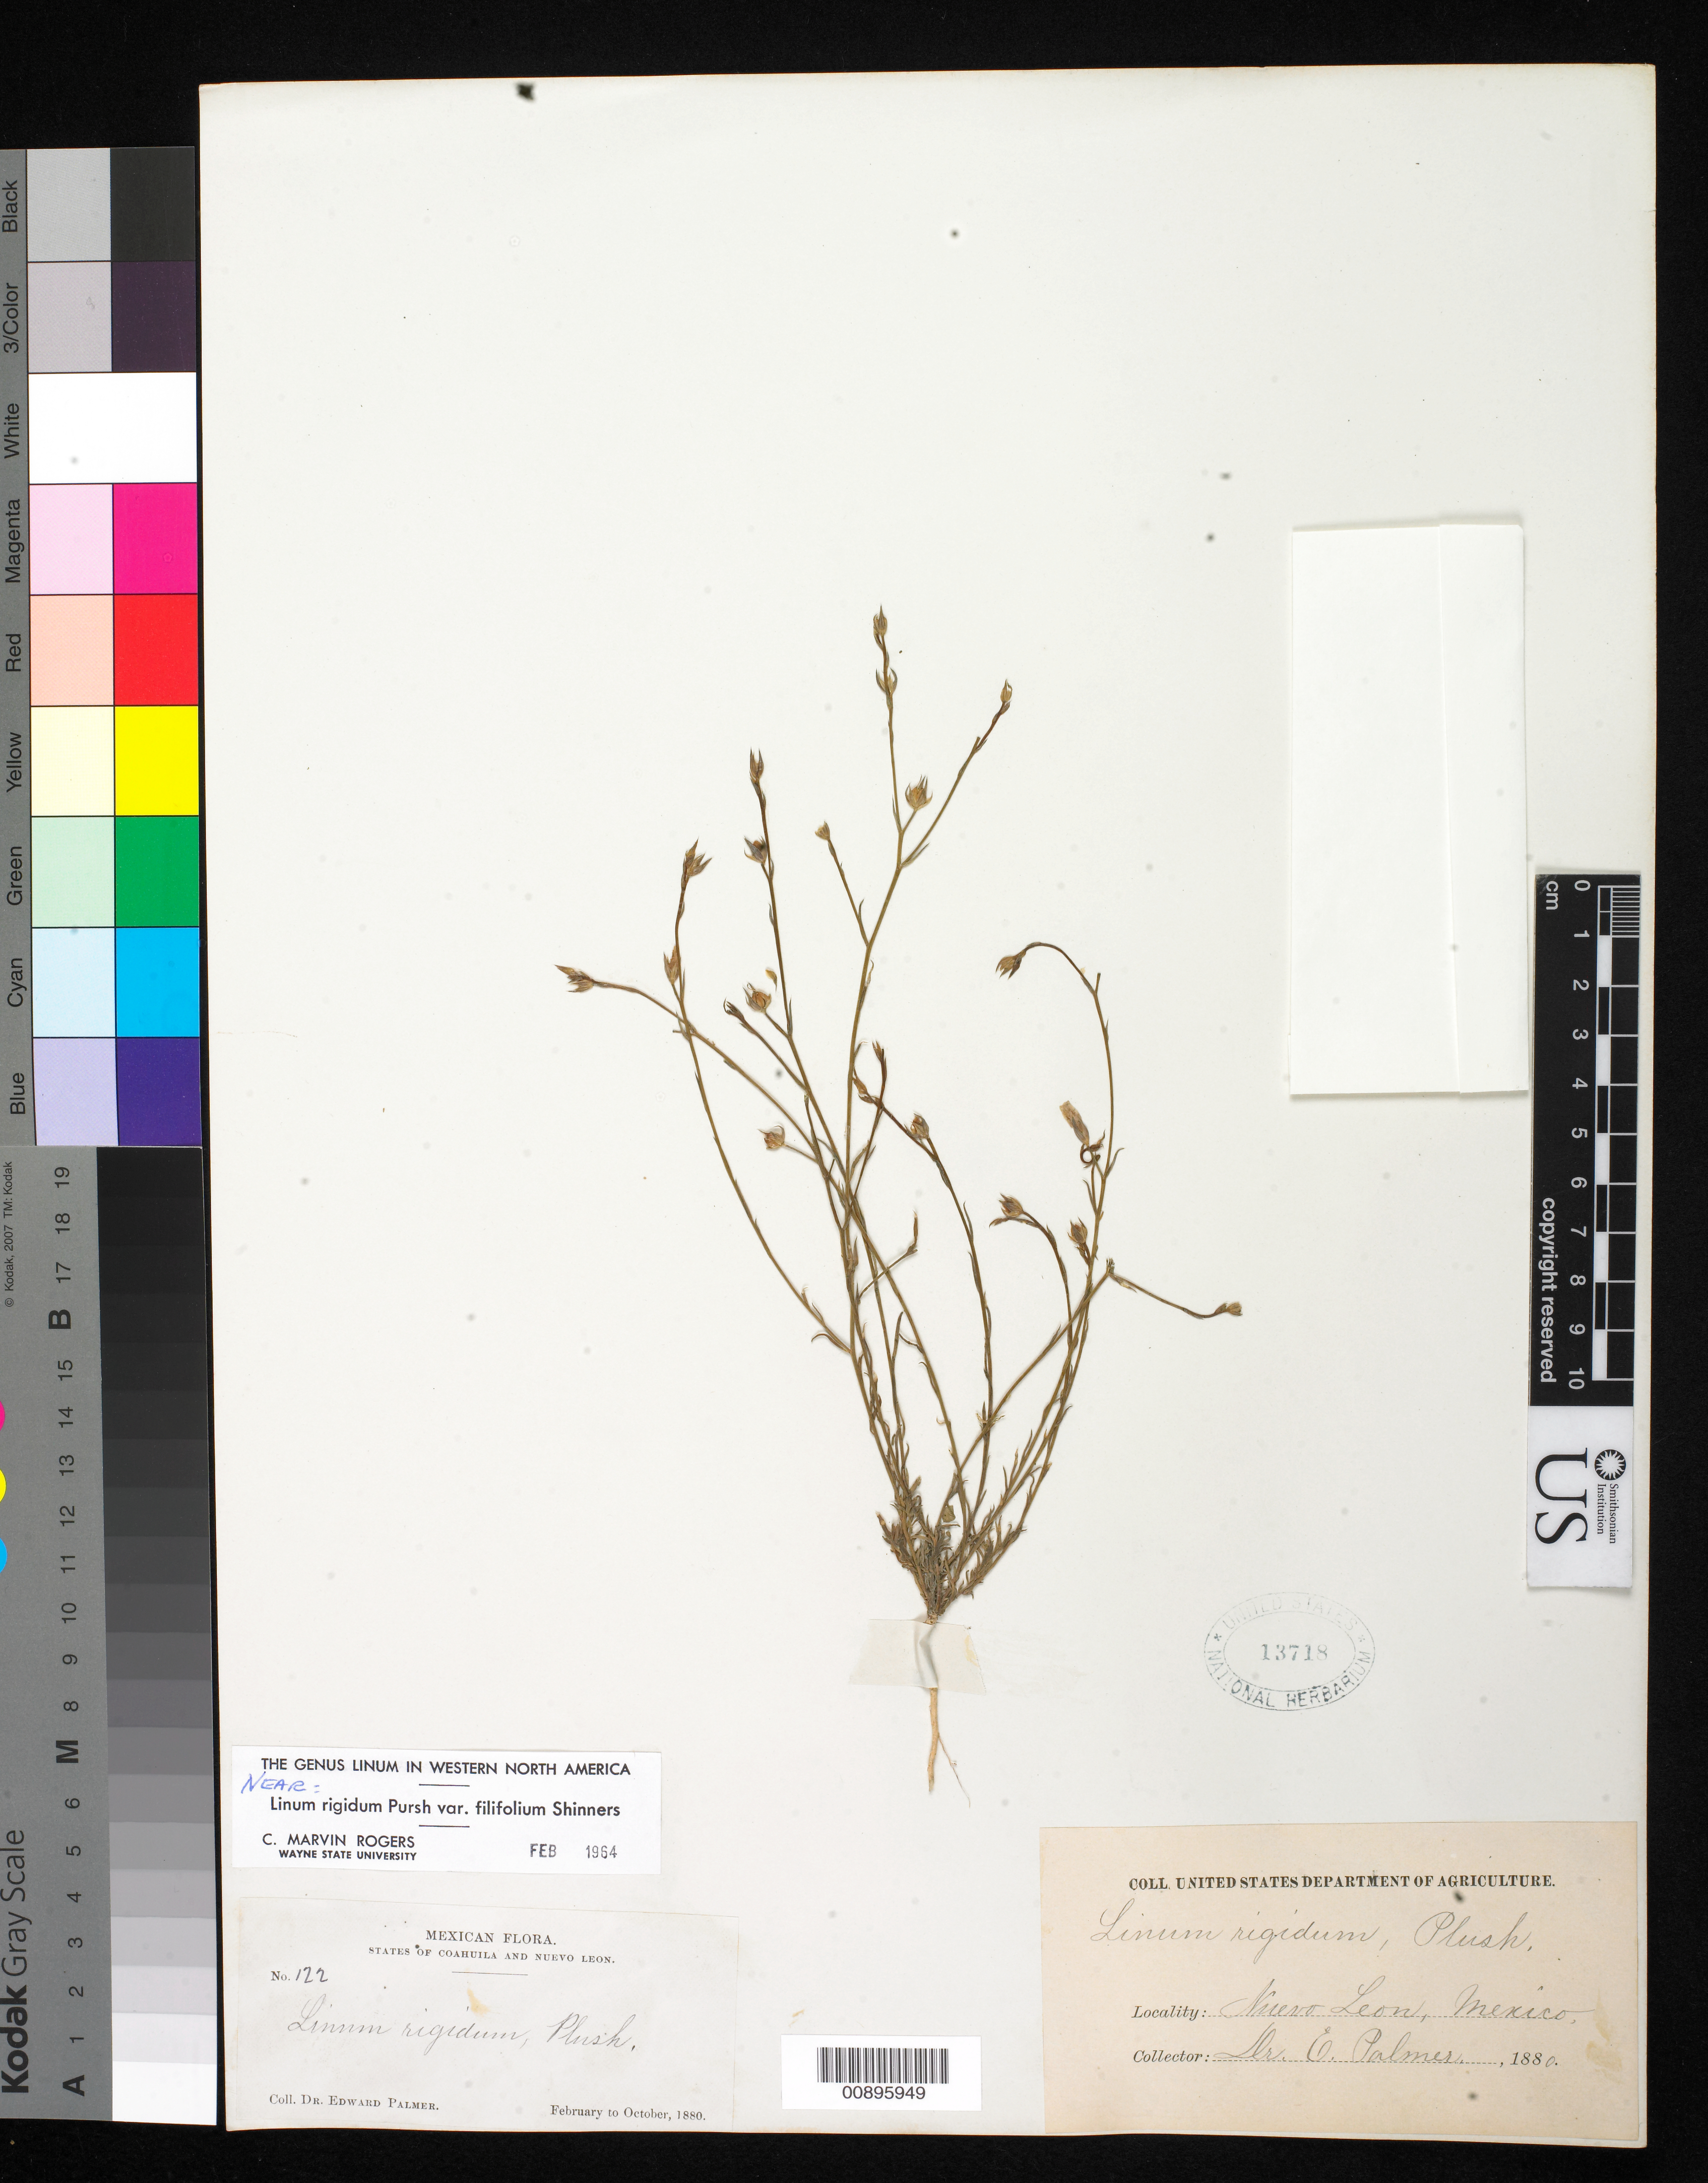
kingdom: Plantae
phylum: Tracheophyta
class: Magnoliopsida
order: Malpighiales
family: Linaceae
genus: Linum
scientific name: Linum rigidum var. filifolium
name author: Pursh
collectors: E. Palmer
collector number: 122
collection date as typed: Feb 1880 to -- Oct 1880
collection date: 1880-02/1880-10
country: Mexico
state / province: Nuevo León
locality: Nuevo León.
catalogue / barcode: US 13718